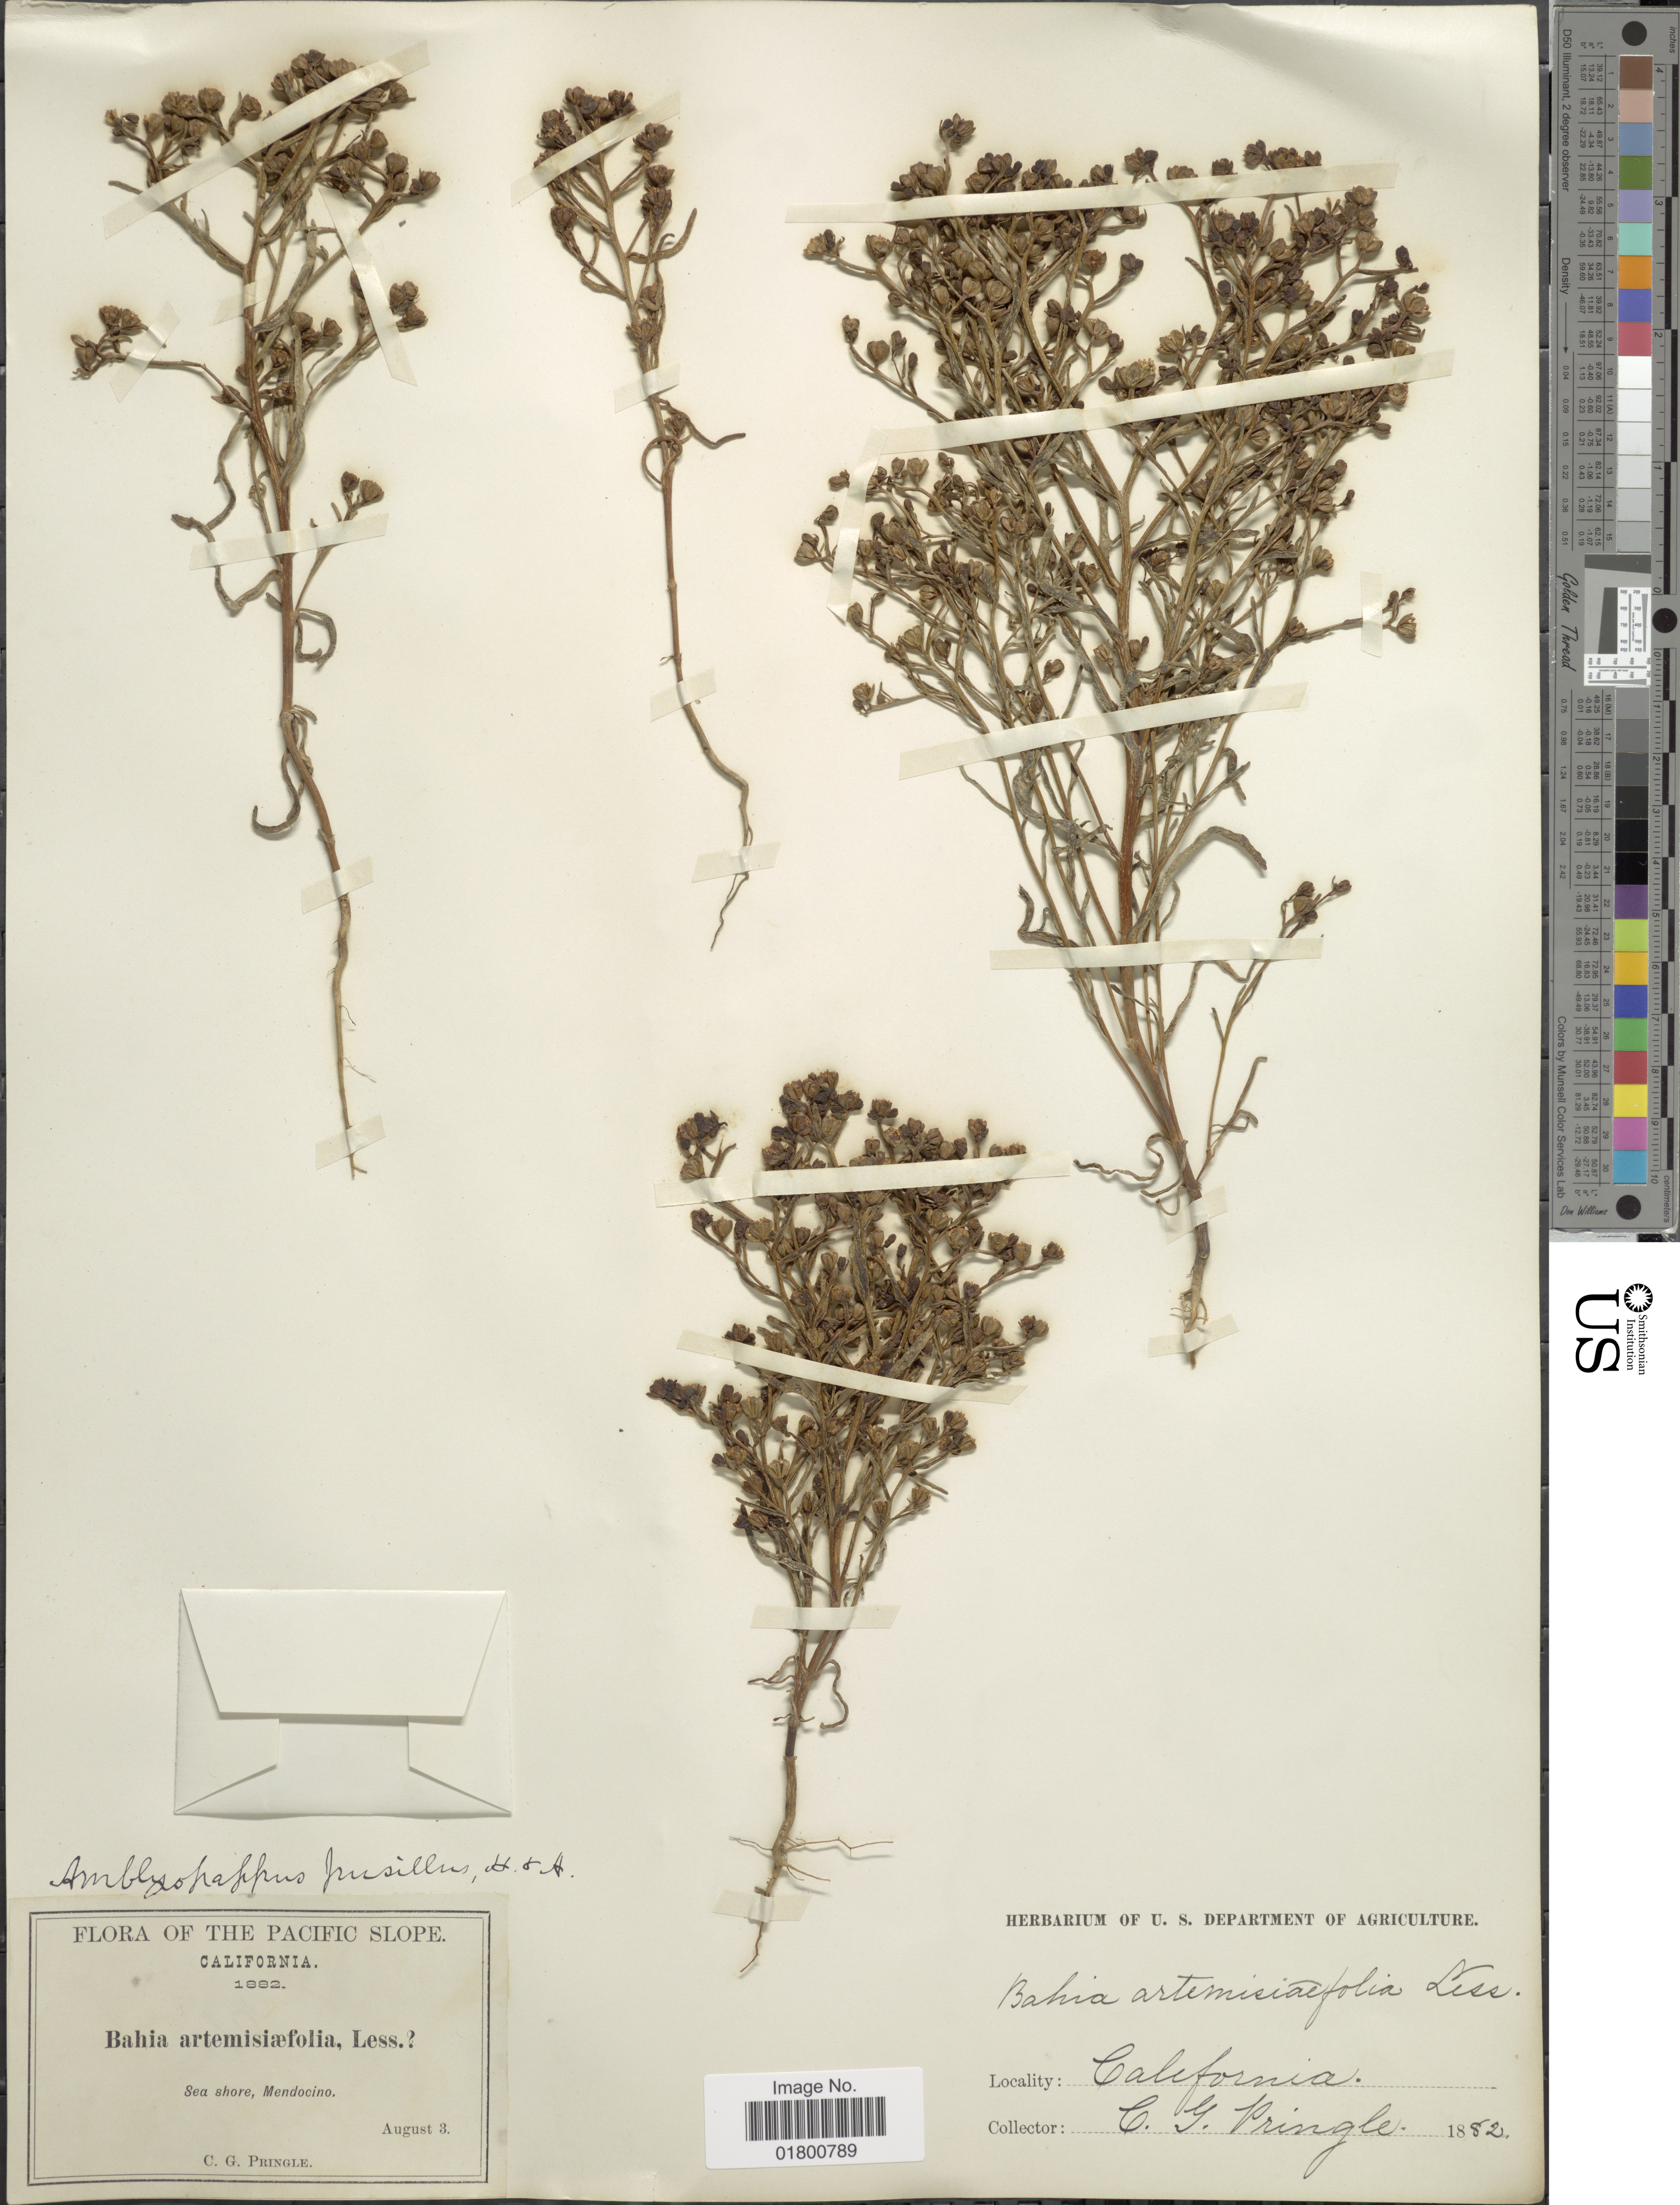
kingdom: Plantae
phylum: Tracheophyta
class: Magnoliopsida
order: Asterales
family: Asteraceae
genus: Amblyopappus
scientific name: Amblyopappus pusillus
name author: Hook. & Arn.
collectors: C. G. Pringle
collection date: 1882-08-03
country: United States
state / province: California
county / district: Mendocino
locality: The Pacific Slope, Sea shore, Mendocino